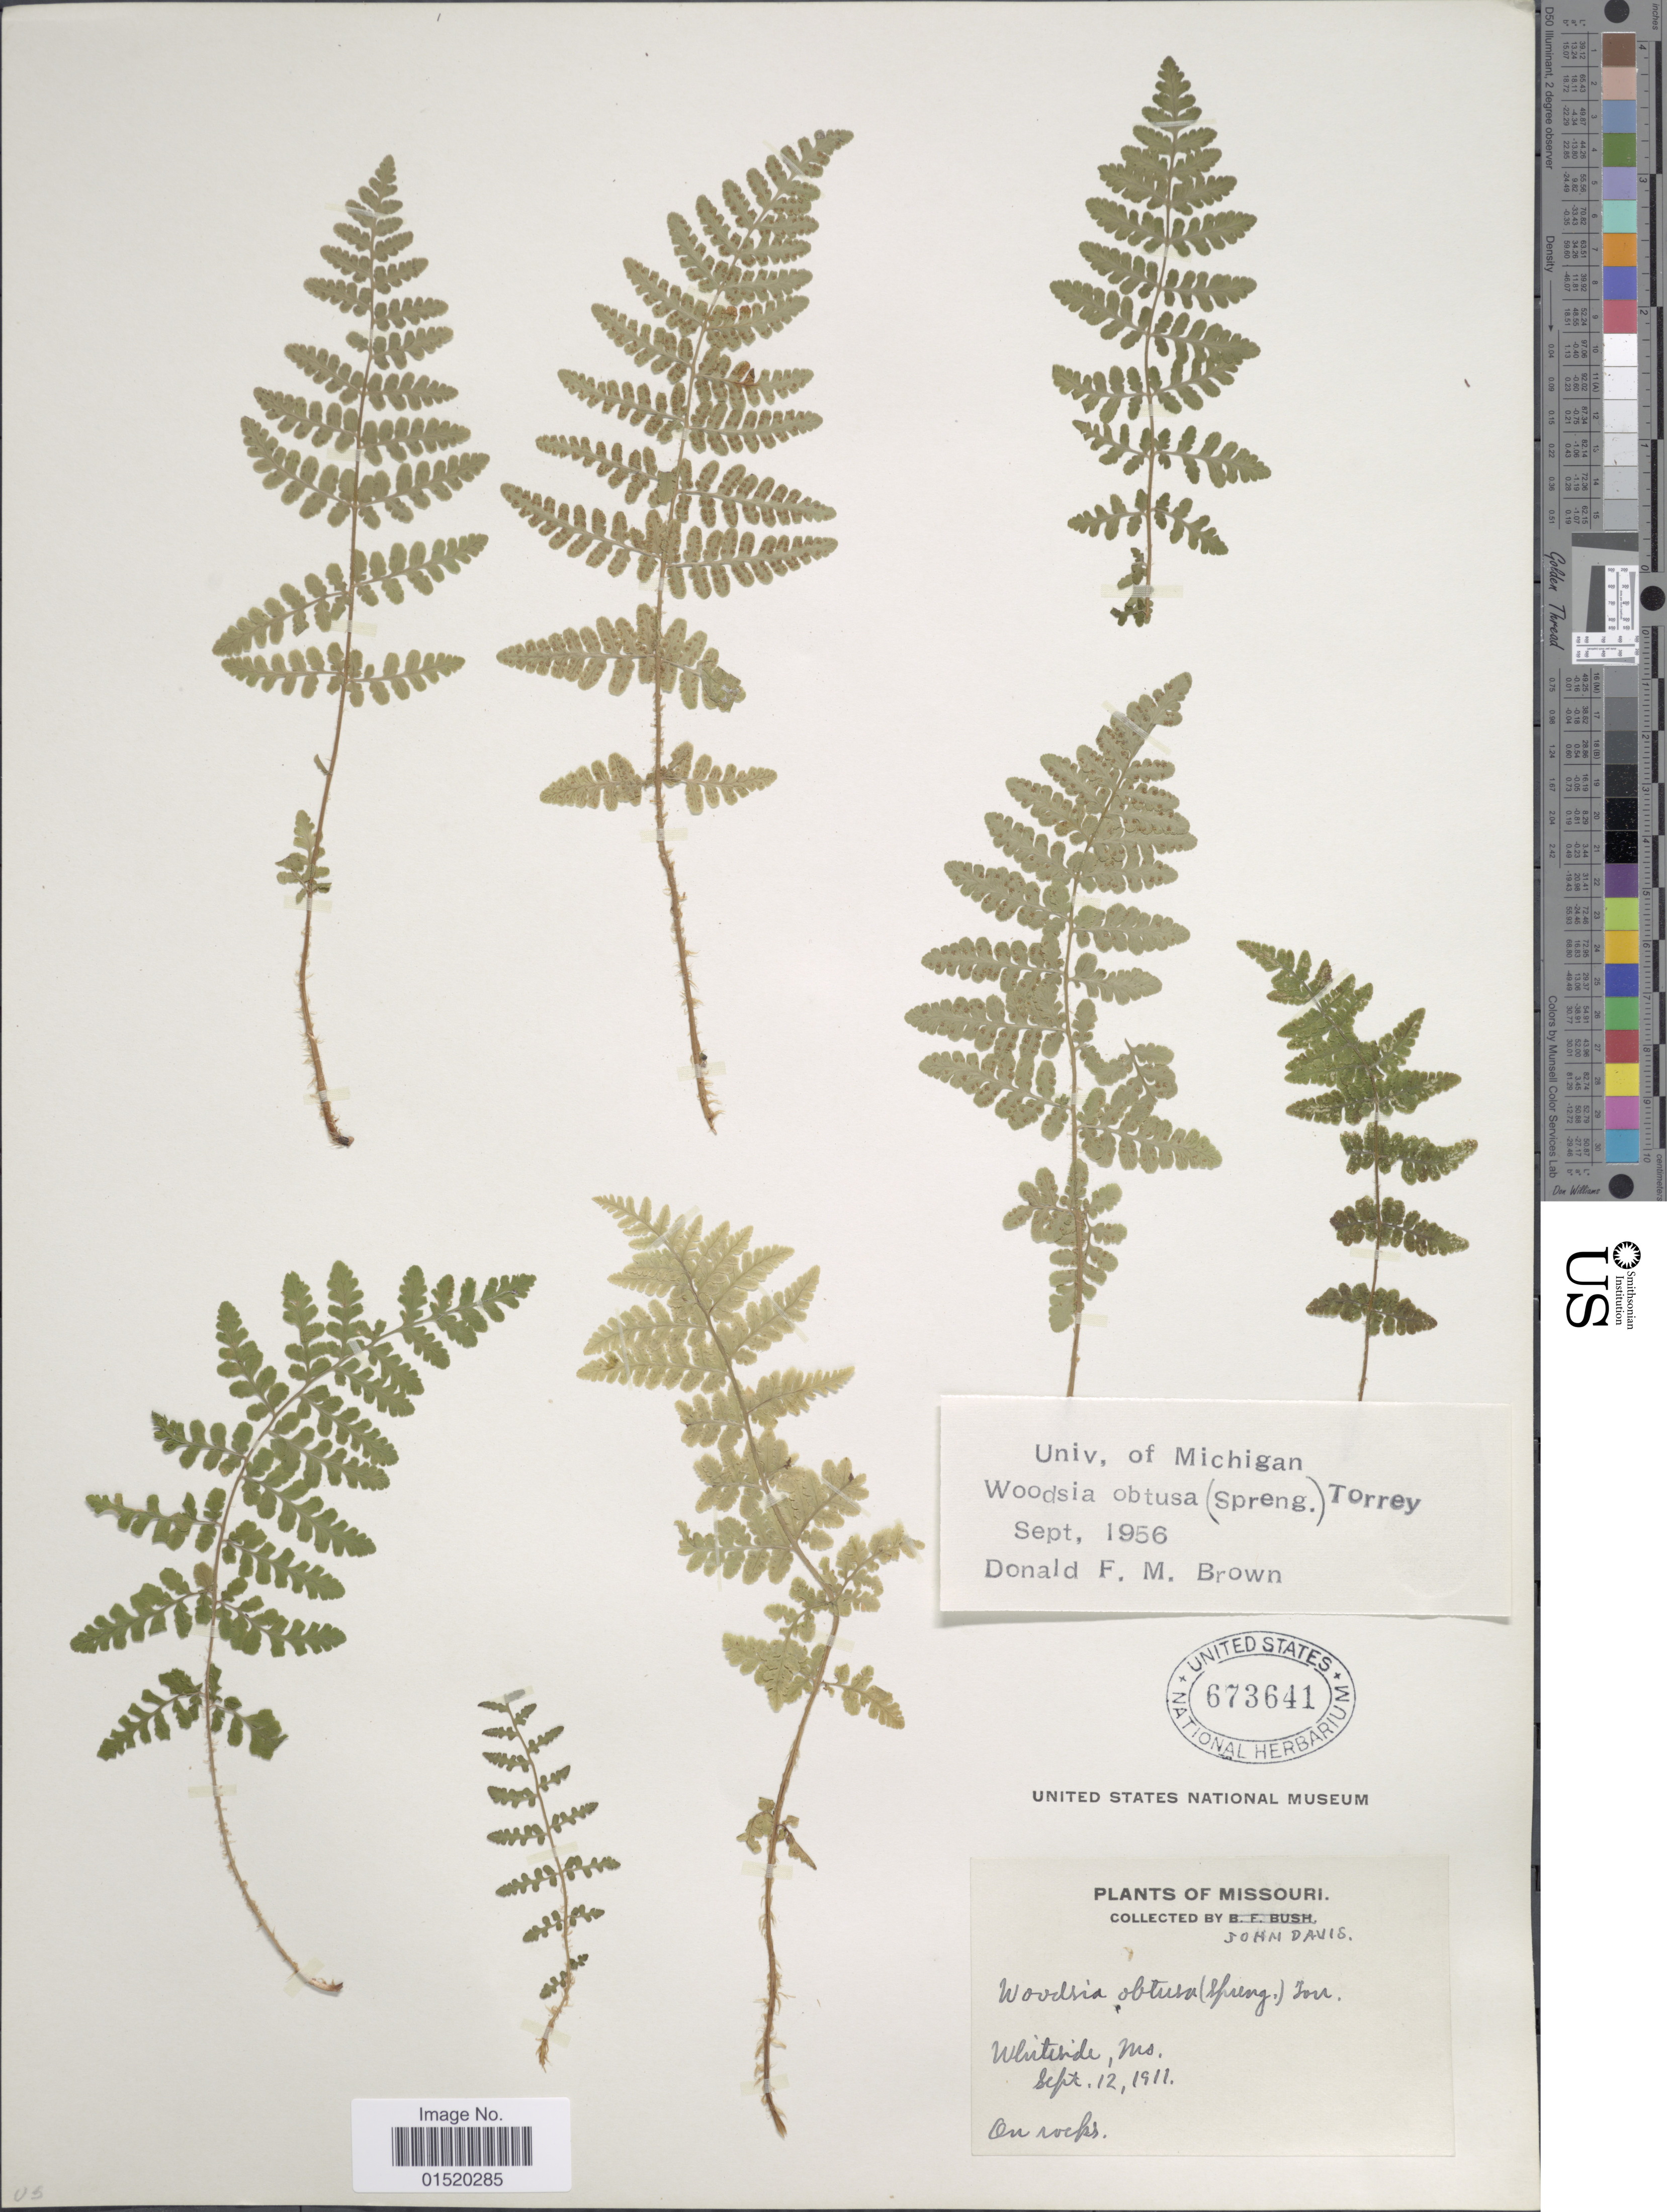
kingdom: Plantae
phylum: Tracheophyta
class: Polypodiopsida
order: Polypodiales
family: Woodsiaceae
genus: Woodsia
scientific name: Woodsia obtusa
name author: (Spreng.) Torr.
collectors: J. Davis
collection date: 1911-09-12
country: United States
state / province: Missouri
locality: Whiteside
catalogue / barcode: US 673641